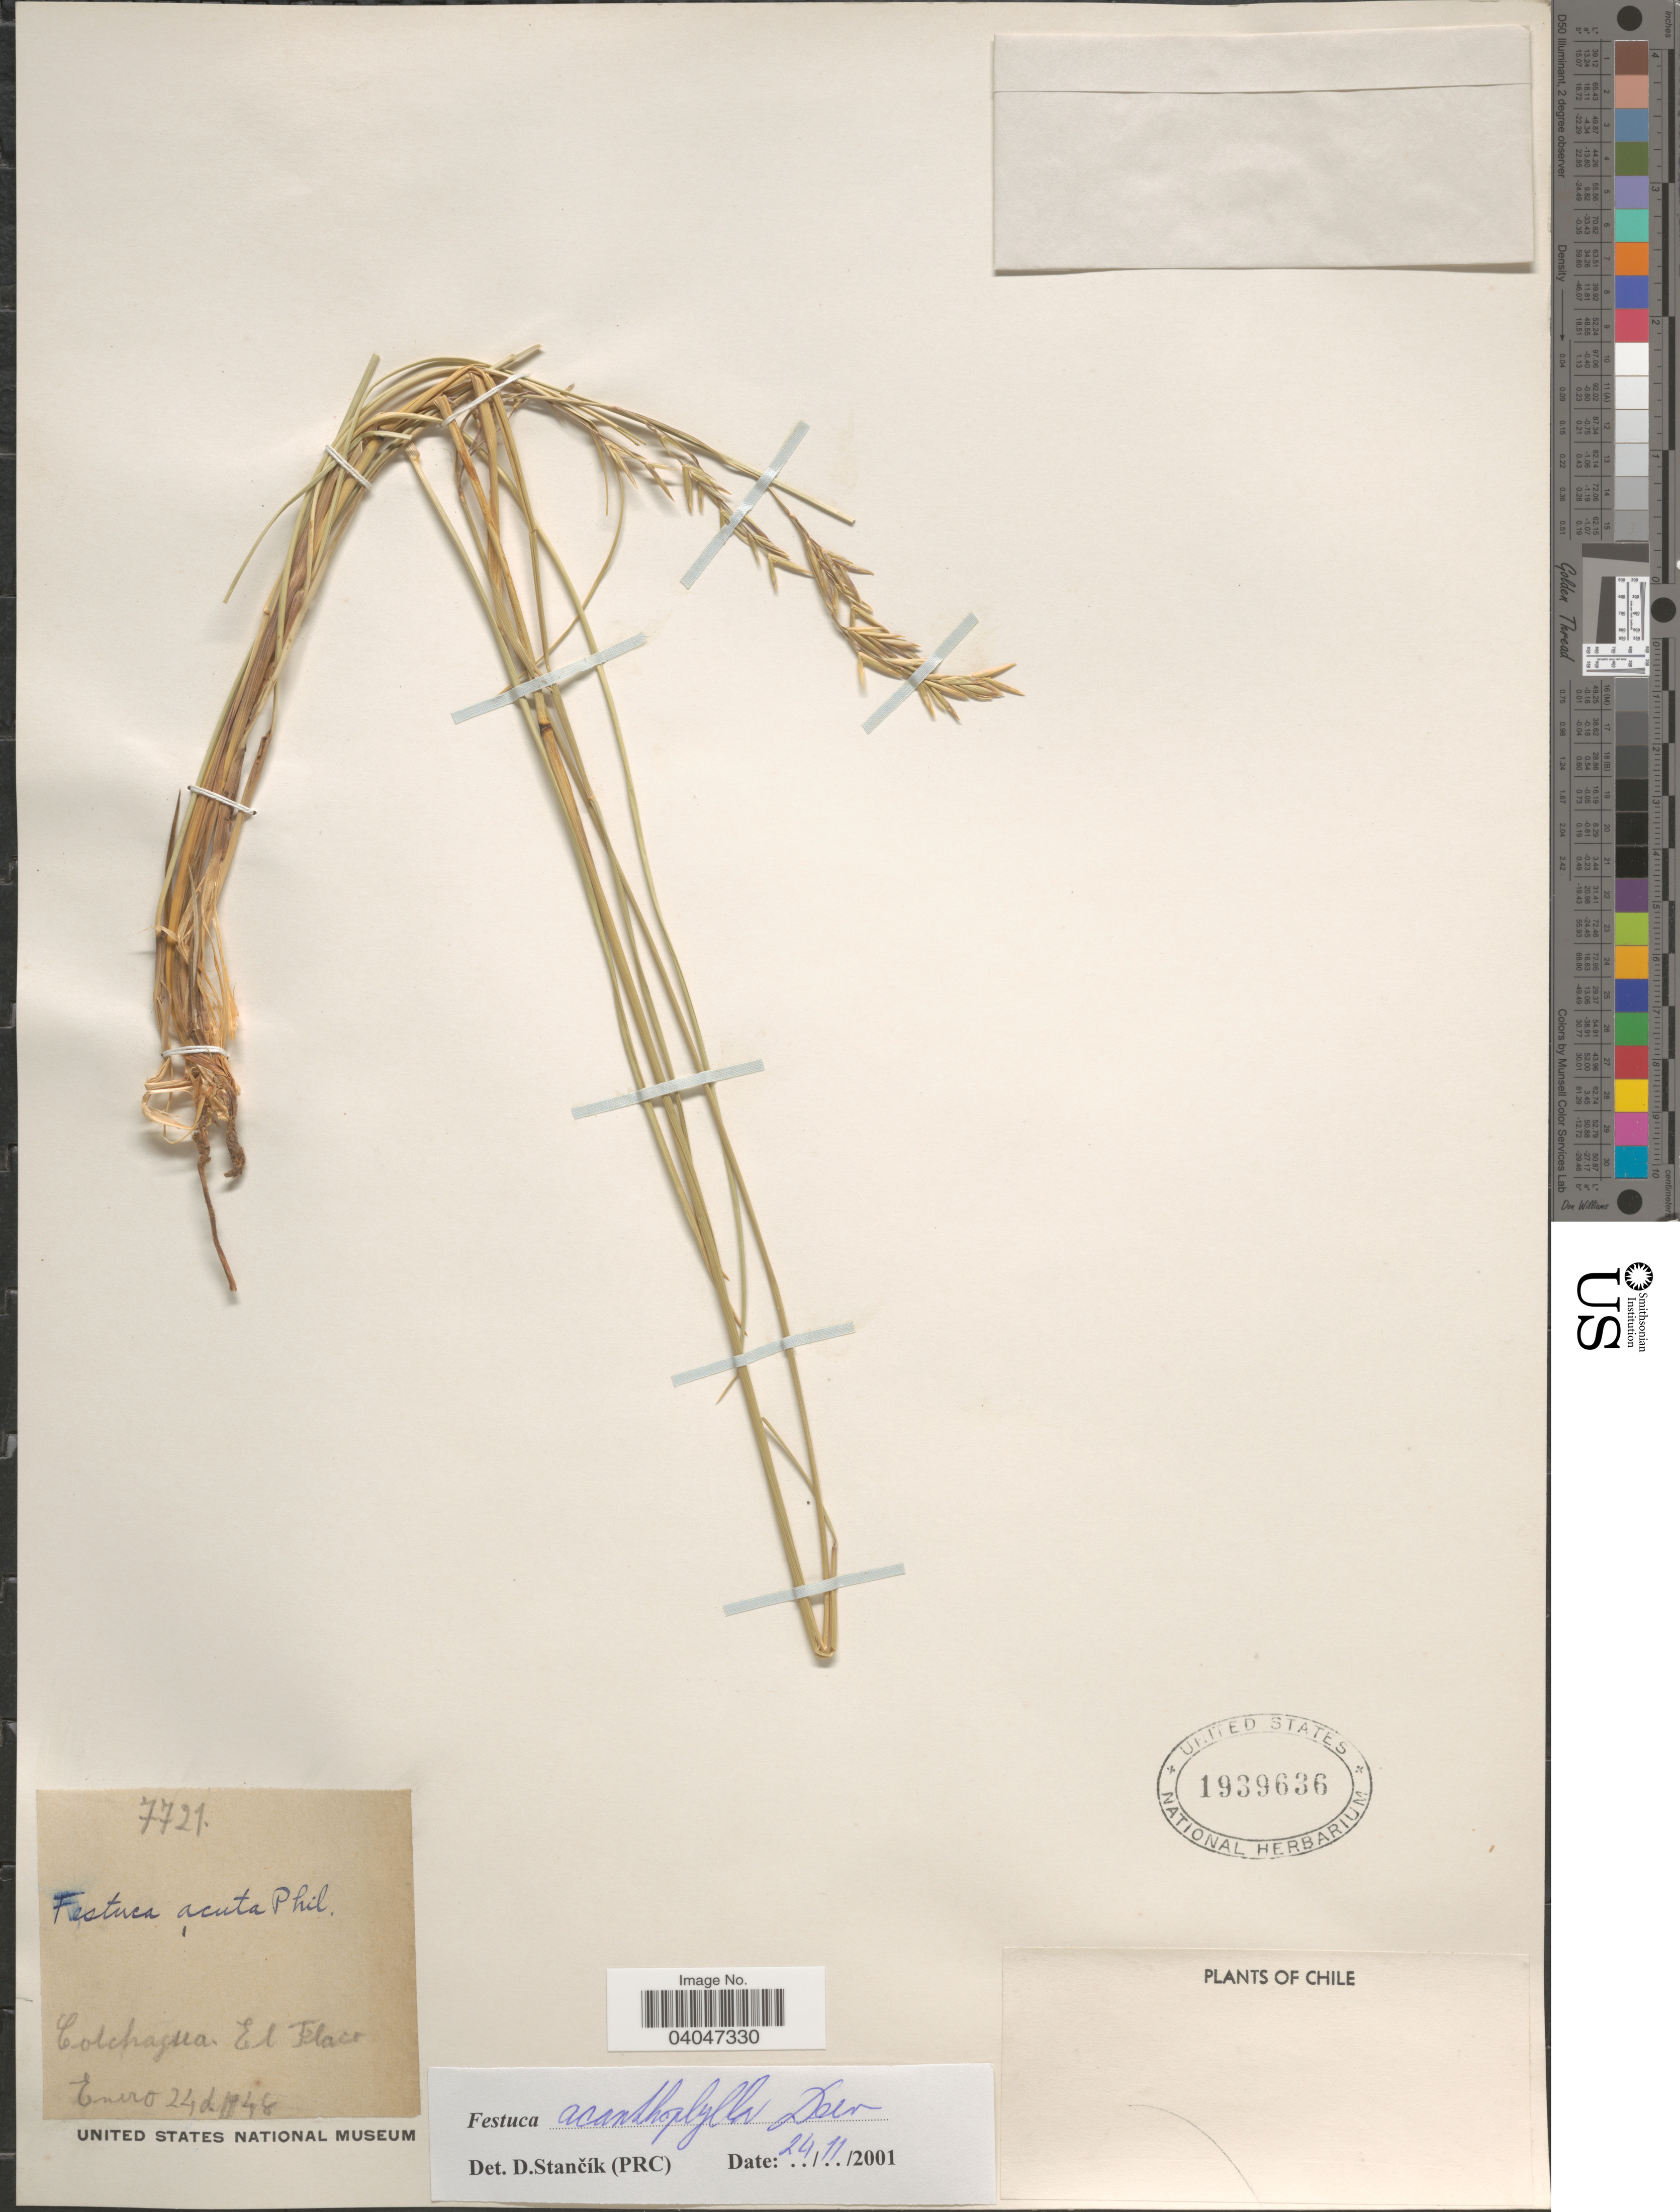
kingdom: Plantae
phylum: Tracheophyta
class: Liliopsida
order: Poales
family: Poaceae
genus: Festuca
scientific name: Festuca acanthophylla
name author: É. Desv.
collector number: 7721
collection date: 1948-01-24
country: Chile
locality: Colchagna El Flaco.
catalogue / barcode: US 1939636